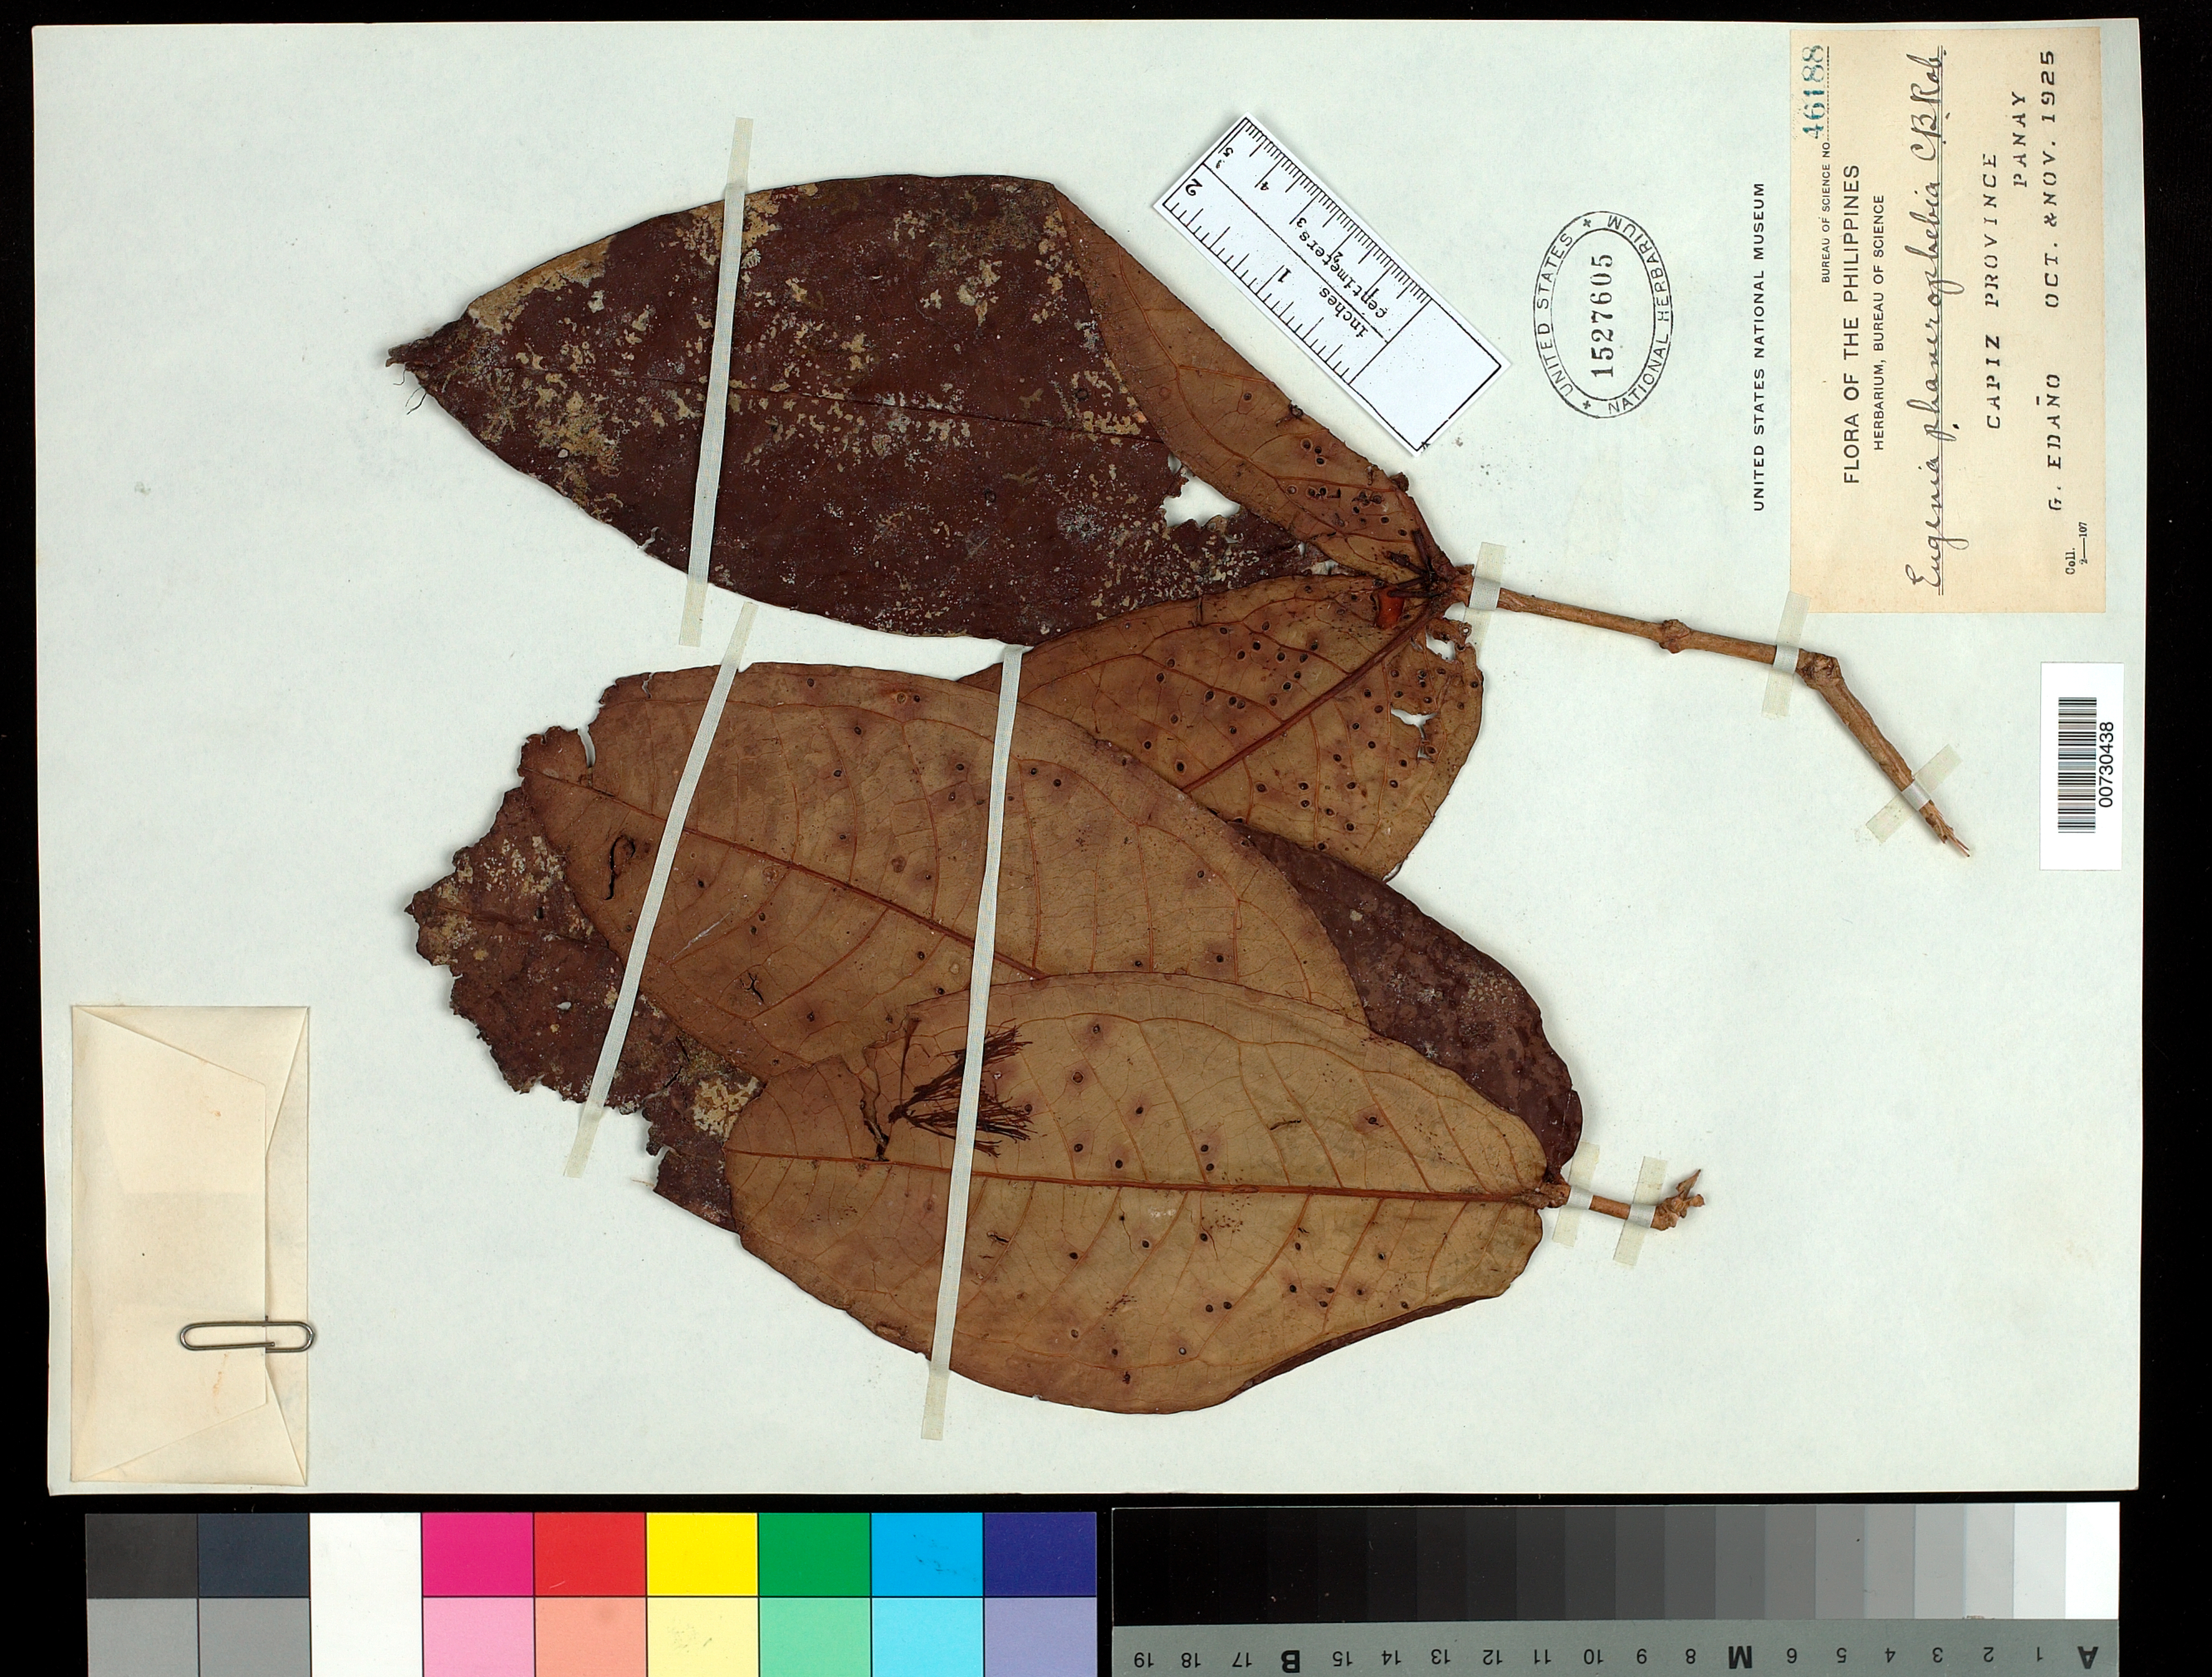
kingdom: Plantae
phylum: Tracheophyta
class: Magnoliopsida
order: Myrtales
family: Myrtaceae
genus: Syzygium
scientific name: Syzygium phanerophlebium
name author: (C.B. Rob.) Merr.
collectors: G. E. Edaño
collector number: Bur. Sci. 46188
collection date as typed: Oct 1925 to -- Nov 1925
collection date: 1925-10/1925-11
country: Philippines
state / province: Western Visayas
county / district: Capiz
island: Panay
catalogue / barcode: US 1527605